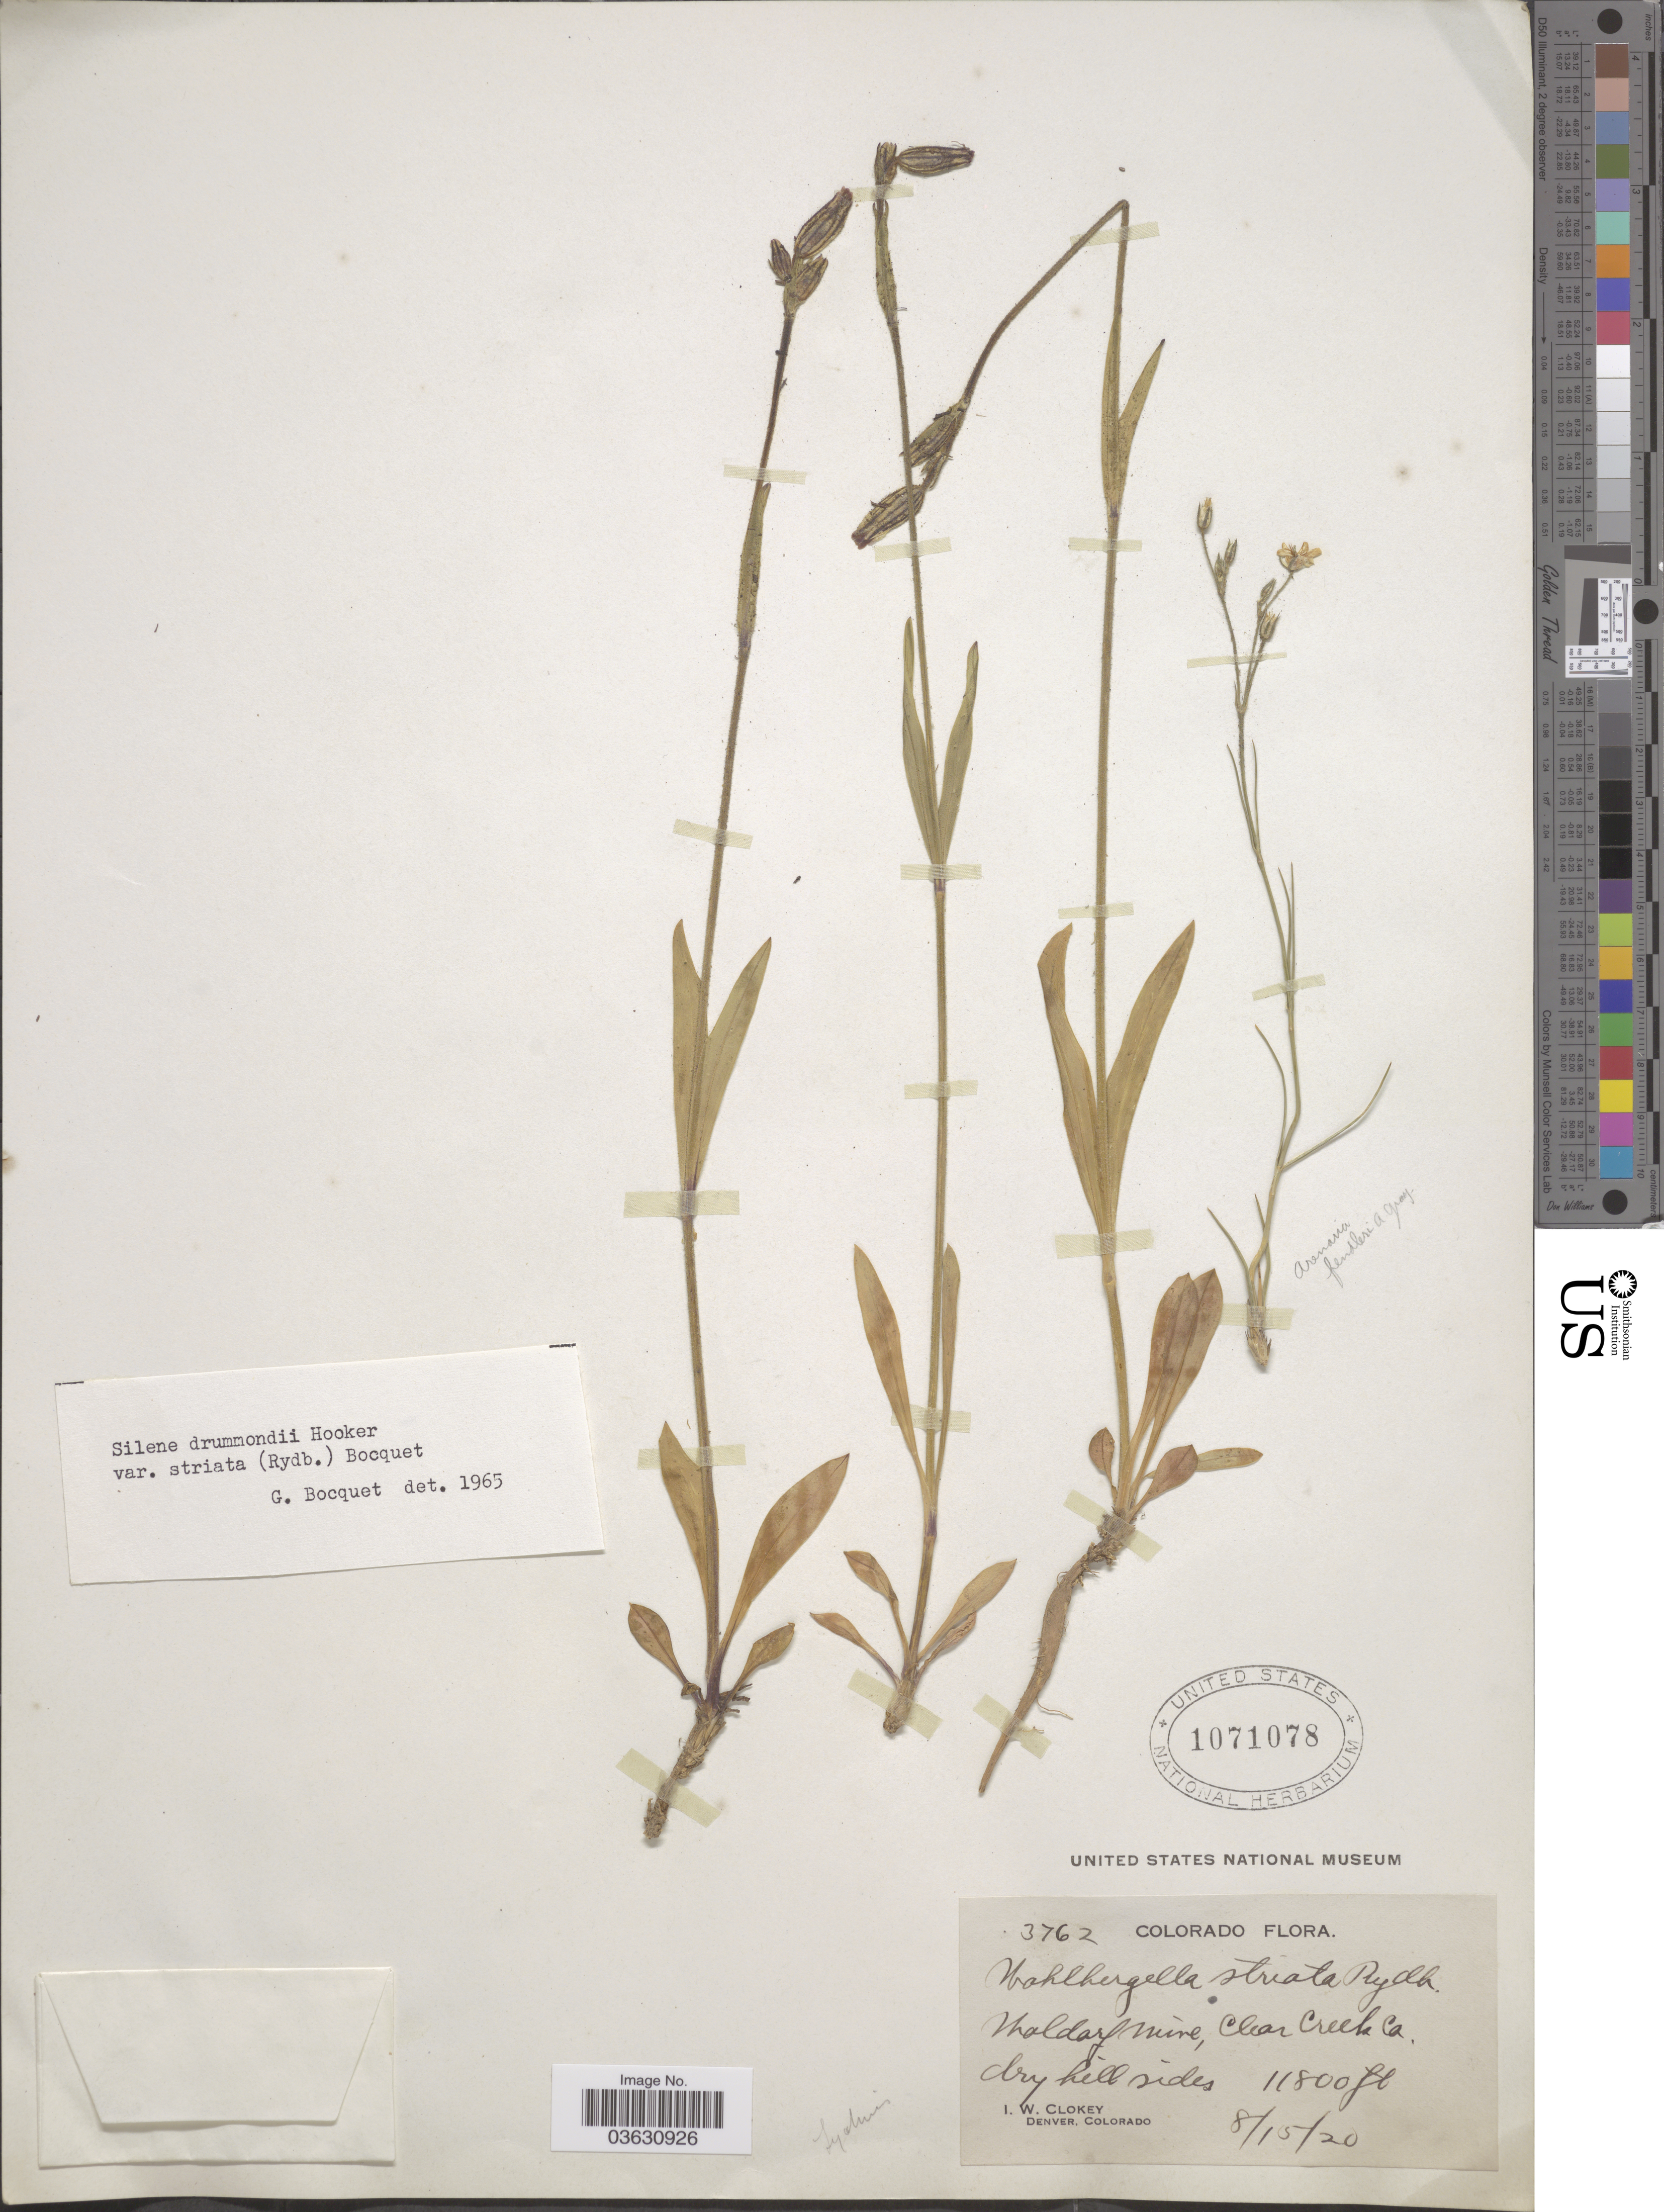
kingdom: Plantae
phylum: Tracheophyta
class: Magnoliopsida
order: Caryophyllales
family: Caryophyllaceae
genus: Silene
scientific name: Silene drummondii var. striata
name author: (Rydb.) Bocquet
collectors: I. W. Clokey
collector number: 3762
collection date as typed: Transcribed d/m/y: 15/8/20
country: United States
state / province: Colorado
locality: Waldorf Mine, Clear Creek Co.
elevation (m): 3597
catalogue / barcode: US 1071078